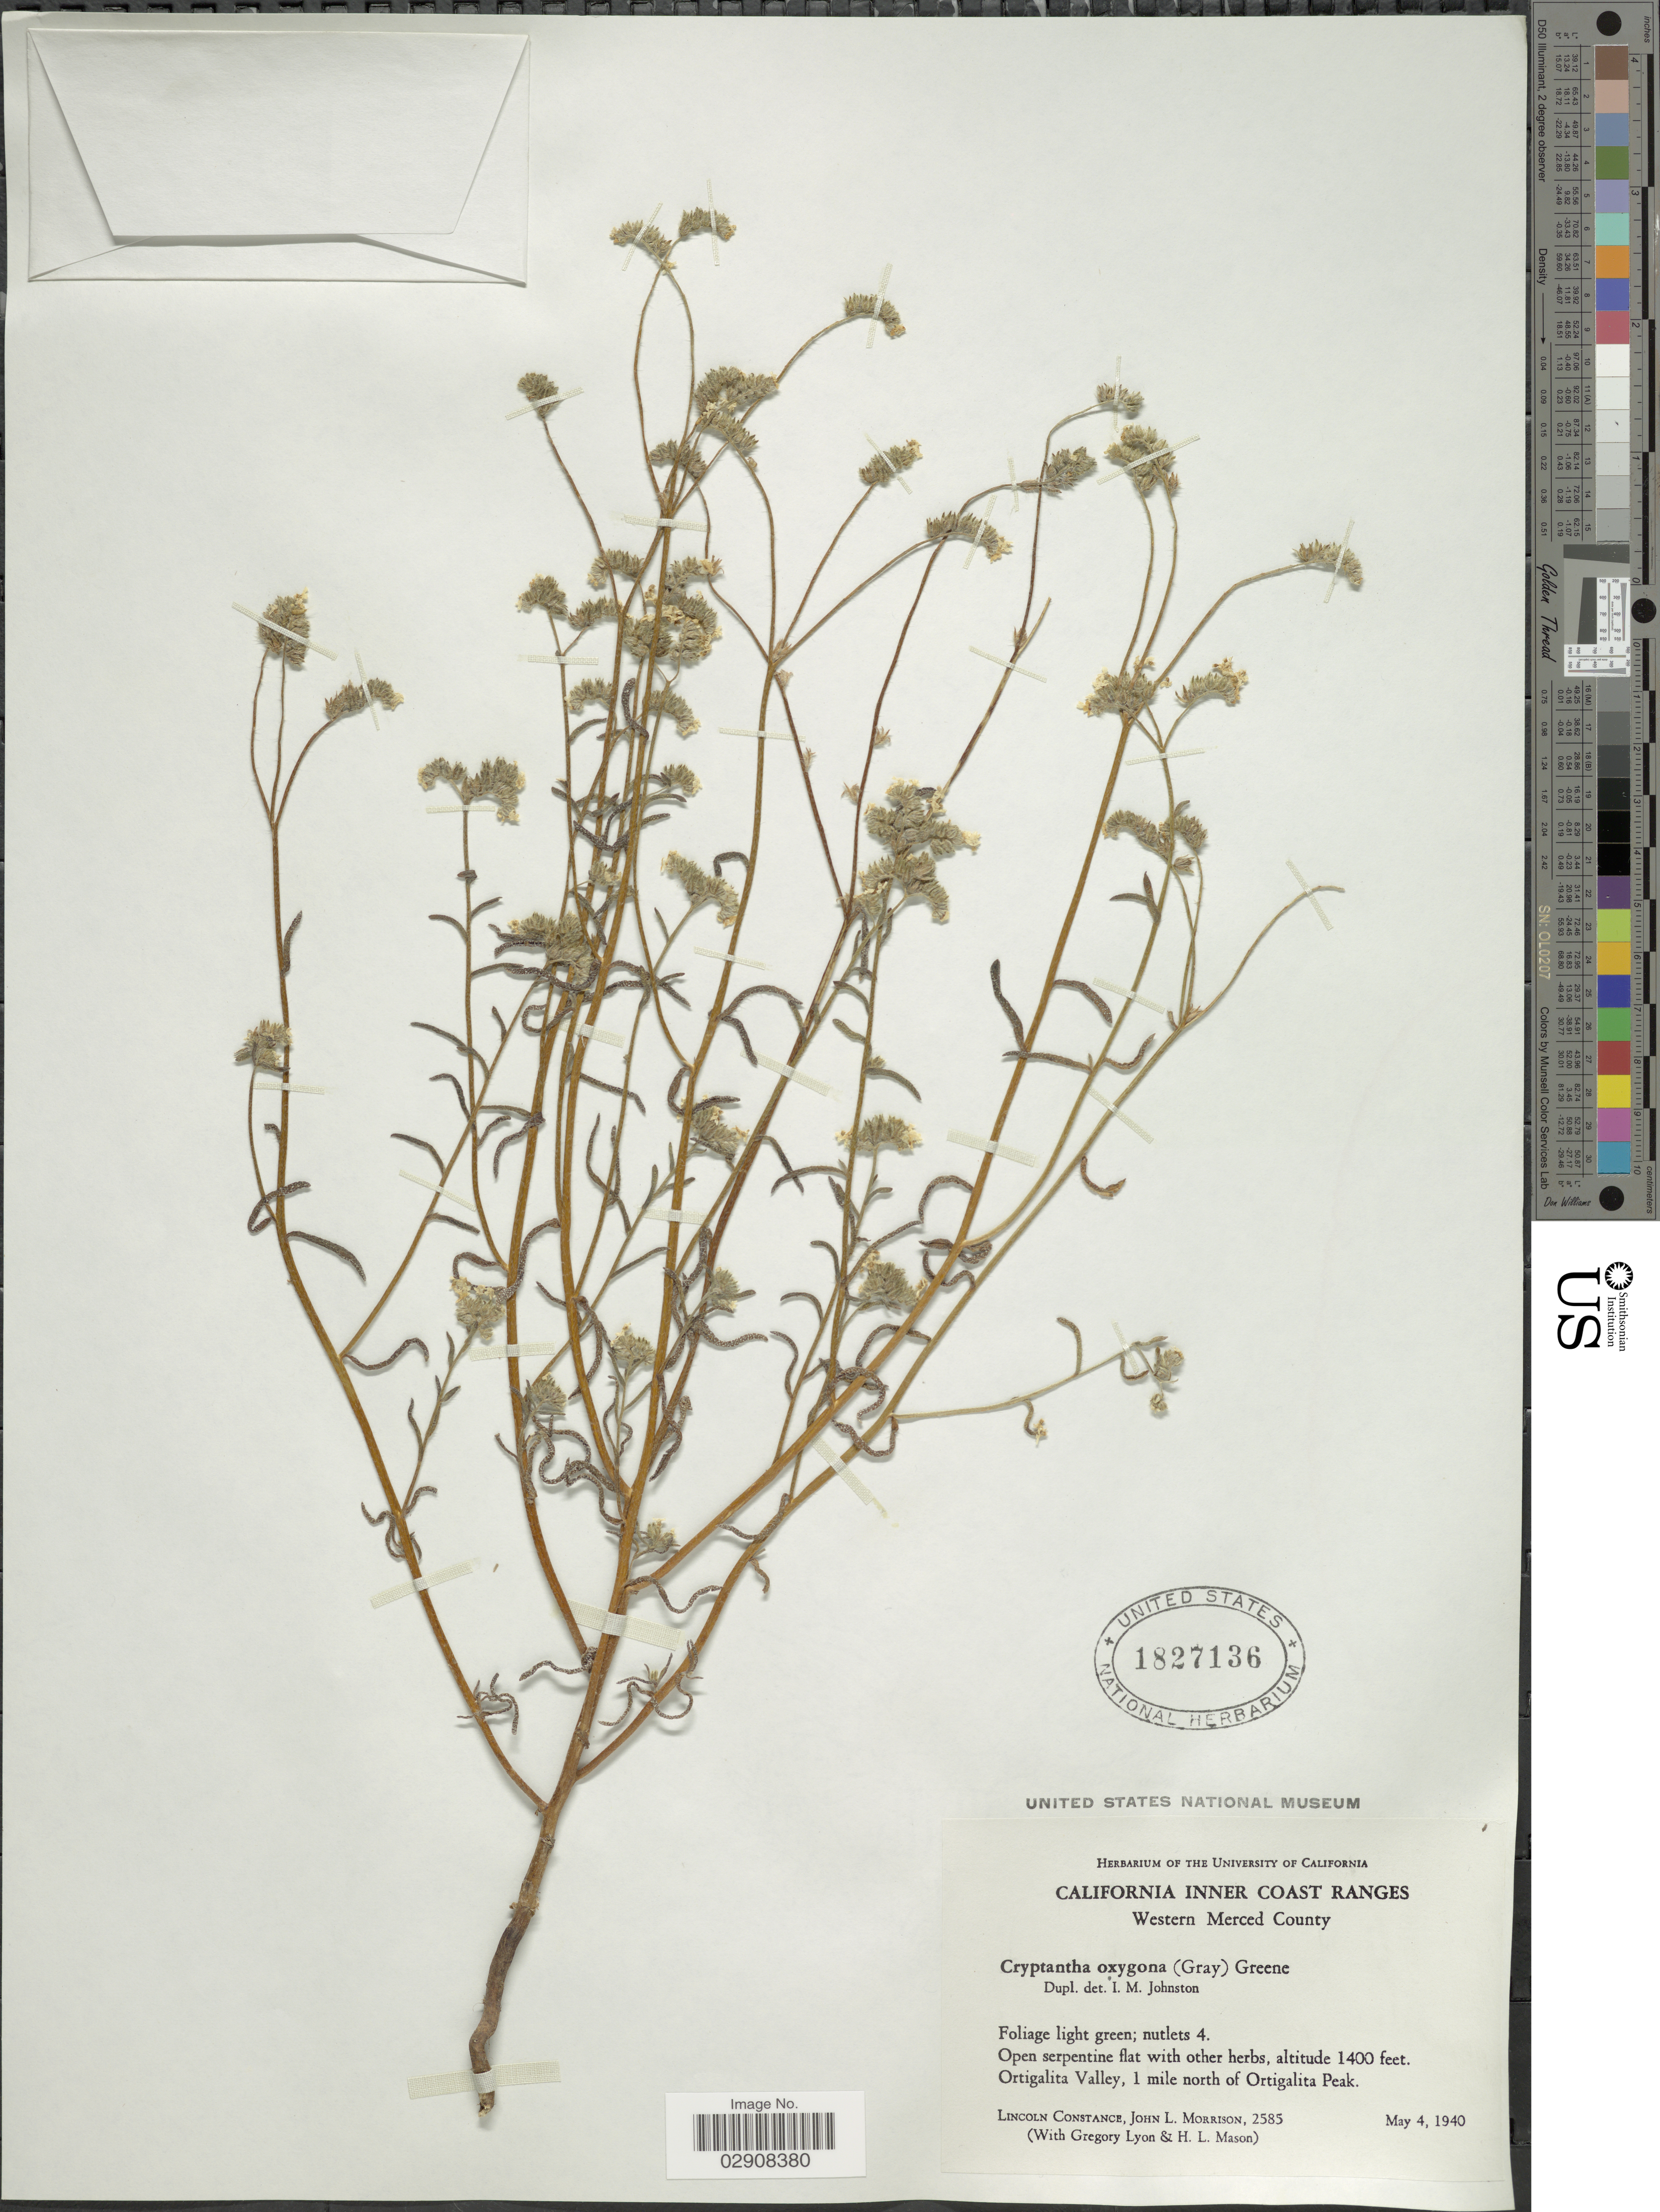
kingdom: Plantae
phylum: Tracheophyta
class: Magnoliopsida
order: Boraginales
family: Boraginaceae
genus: Cryptantha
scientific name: Cryptantha oxygona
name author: (A. Gray) S.W. Greene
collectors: L. Constance, J. Morrison, G. Lyon & H. L. Mason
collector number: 2585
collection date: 1940-05-04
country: United States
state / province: California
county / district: Merced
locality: California Inner Coast Ranges. Western Merced County. Ortigalita Valley, 1 mile north of Ortigalita Peak.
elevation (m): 427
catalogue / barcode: US 1827136